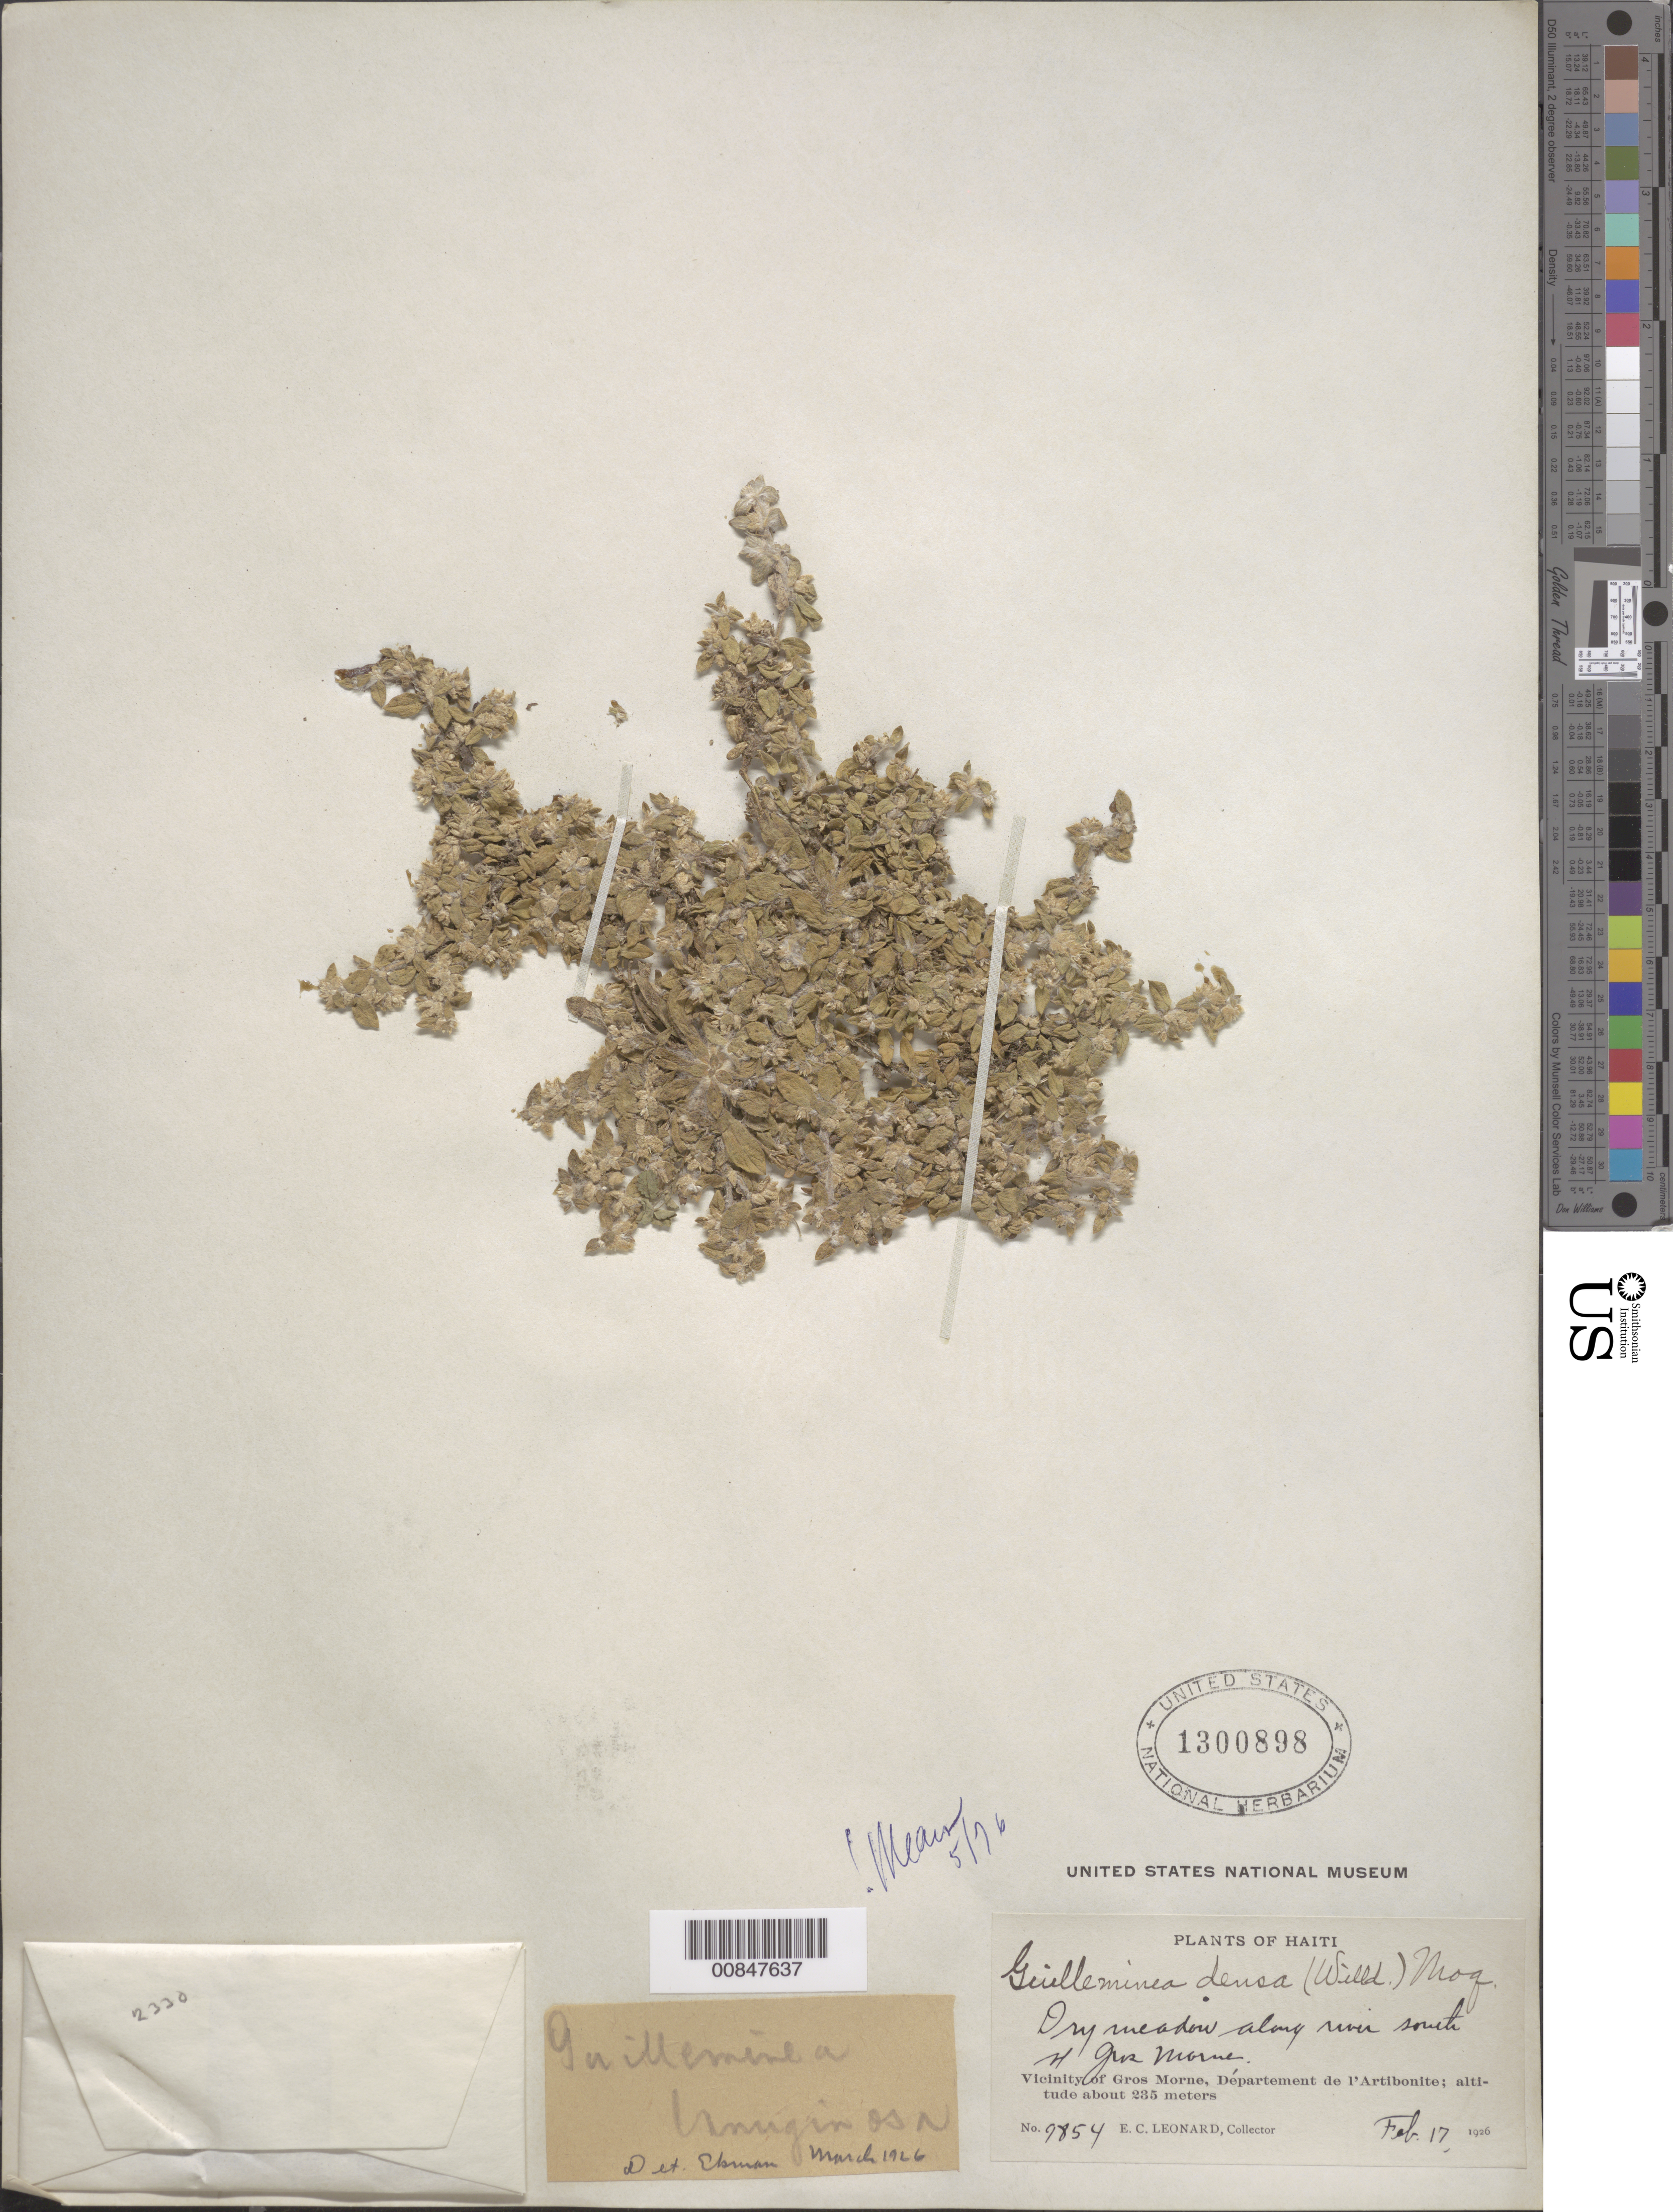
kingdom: Plantae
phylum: Tracheophyta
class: Magnoliopsida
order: Caryophyllales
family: Amaranthaceae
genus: Guilleminea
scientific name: Guilleminea lanuginosa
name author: (Poir.) Benth. & Hook. f.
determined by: Mears, --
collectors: E. C. Leonard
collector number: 9854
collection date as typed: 17 Feb 1926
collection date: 1926-02-17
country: Haiti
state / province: Artibonite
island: Hispaniola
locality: Vicinity of Gros Morne. Along river south of Gros Morne.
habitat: Dry meadow along river.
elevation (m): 235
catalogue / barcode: US 1300898